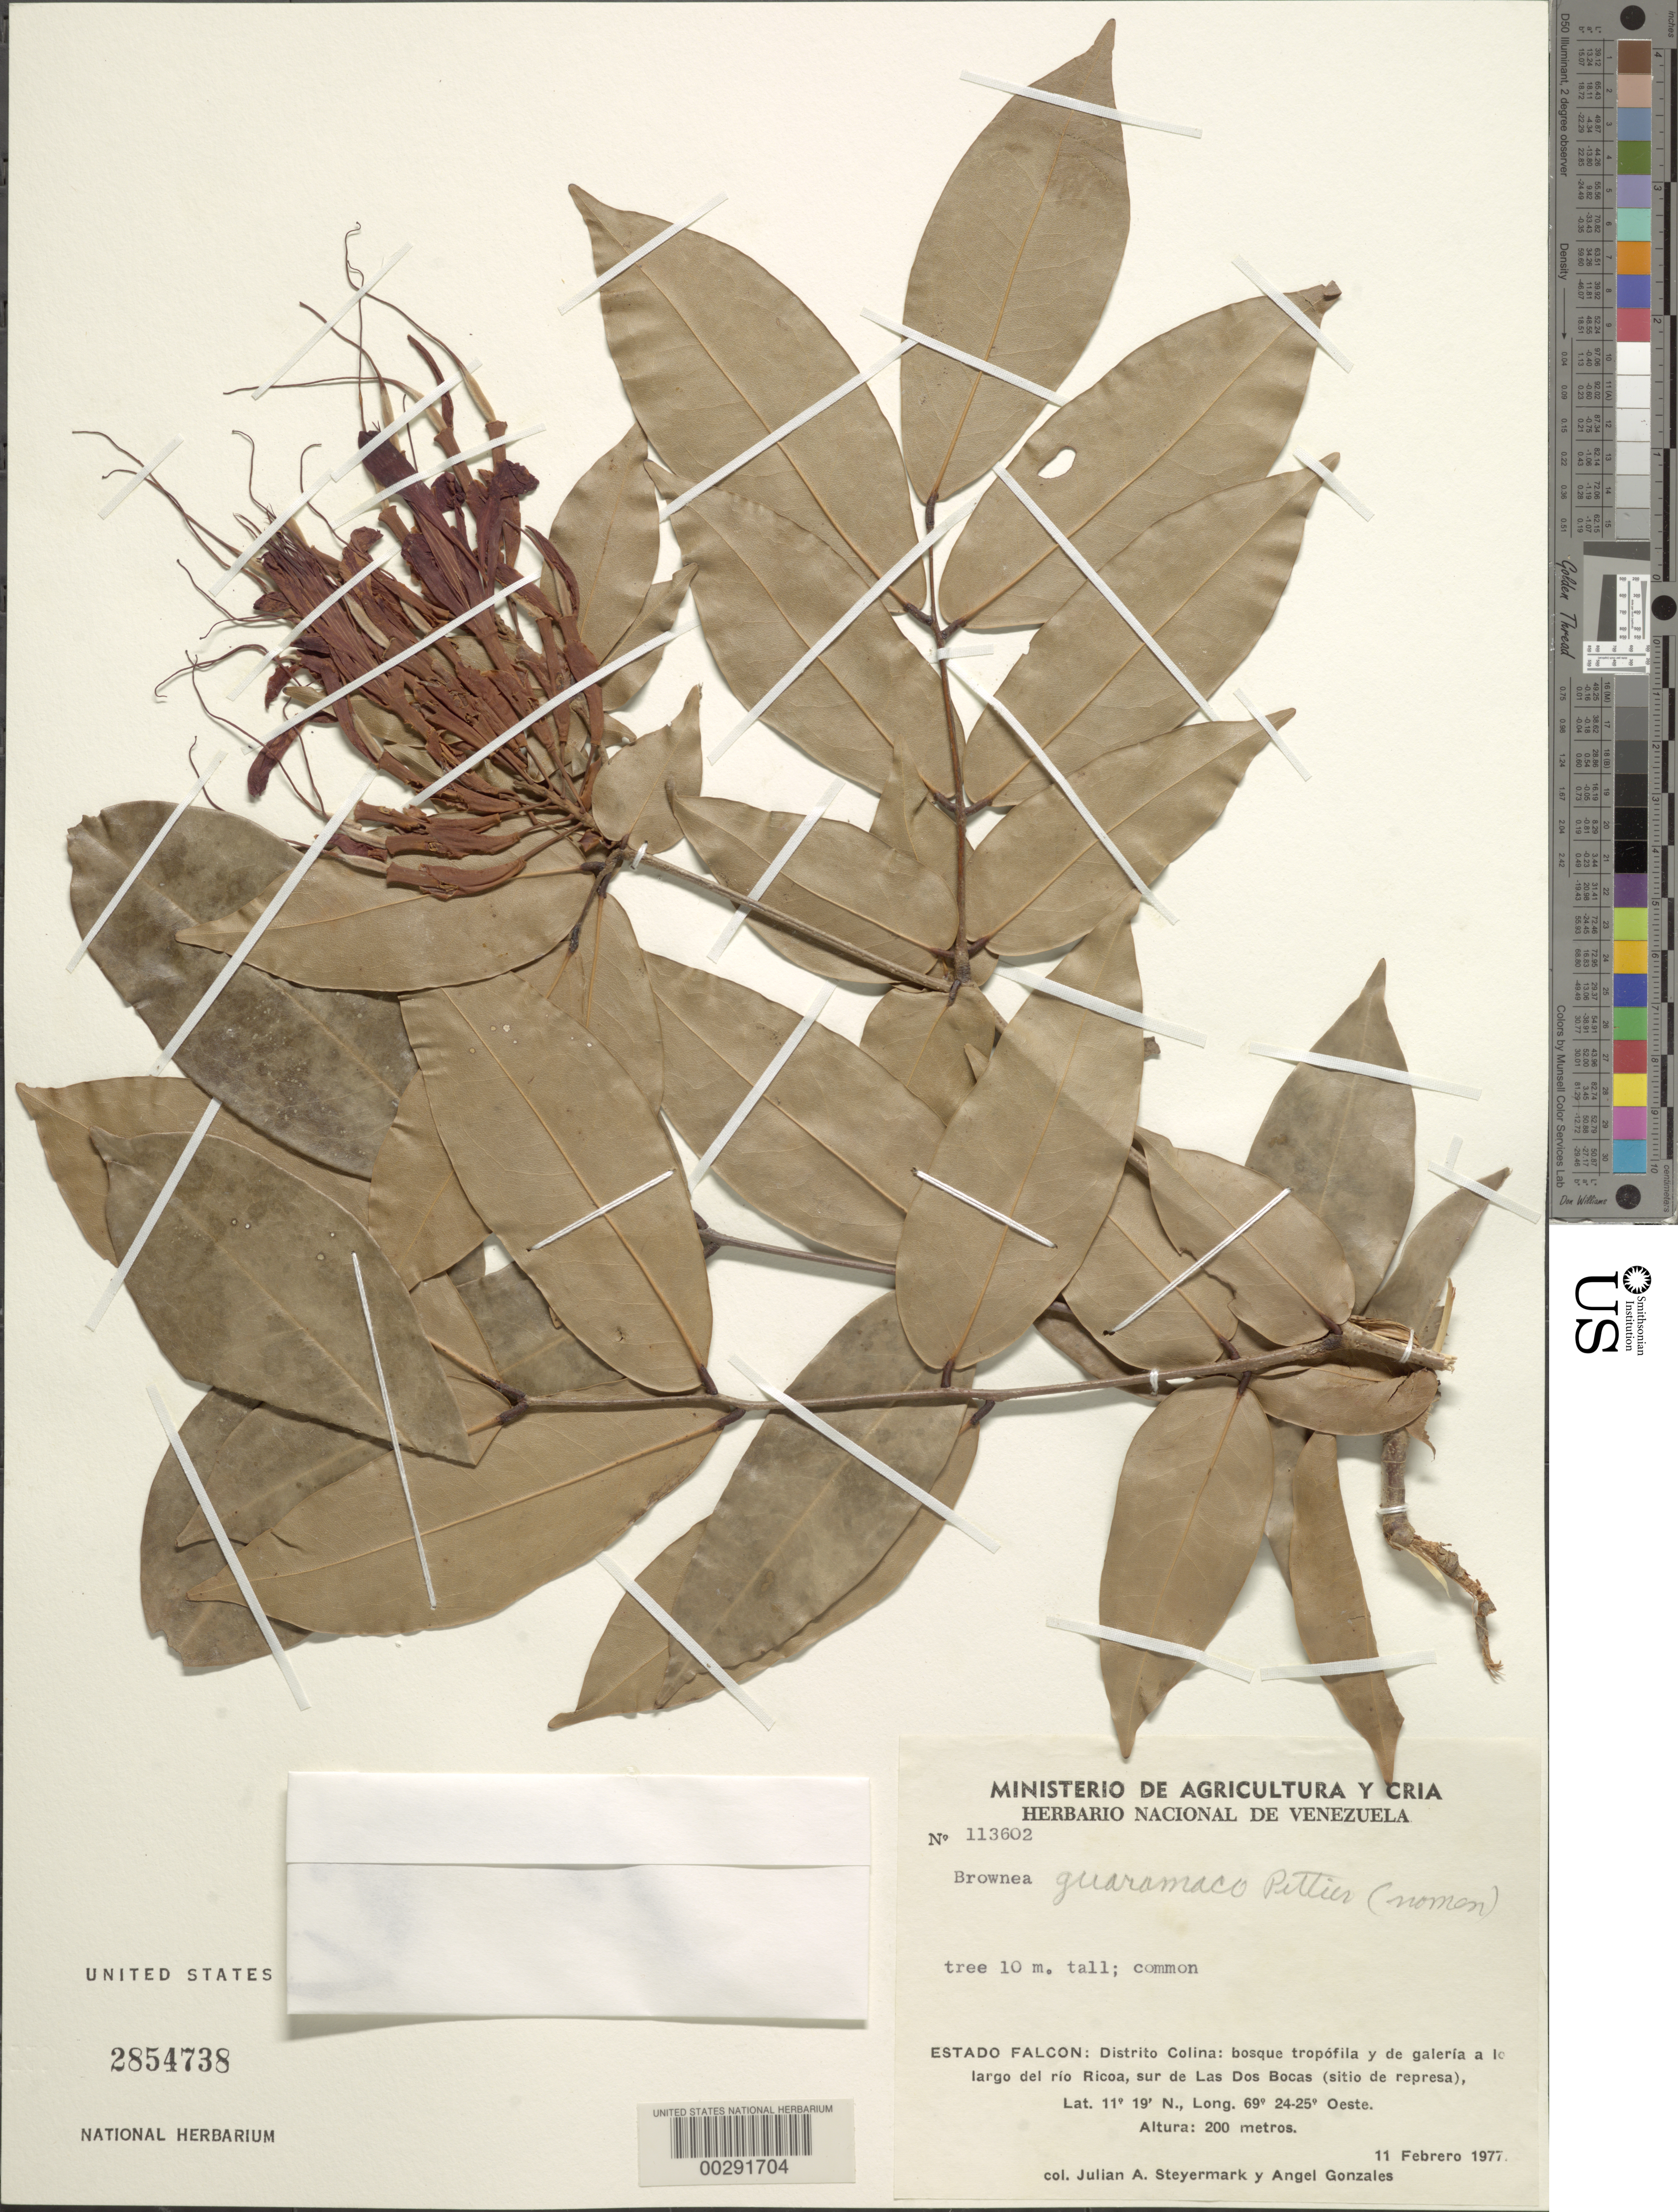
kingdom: Plantae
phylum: Tracheophyta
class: Magnoliopsida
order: Fabales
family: Fabaceae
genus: Brownea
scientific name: Brownea coccinea subsp. coccinea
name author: Jacq.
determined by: Santos-Silva, J.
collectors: J. Steyermark & A. C. González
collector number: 113602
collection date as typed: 11 Feb 1977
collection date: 1977-02-11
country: Venezuela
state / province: Falcón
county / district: Colina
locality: Along the rio ricoa, s of las dos bocas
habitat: Tropical and gallery forest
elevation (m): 200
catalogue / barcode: US 2854738